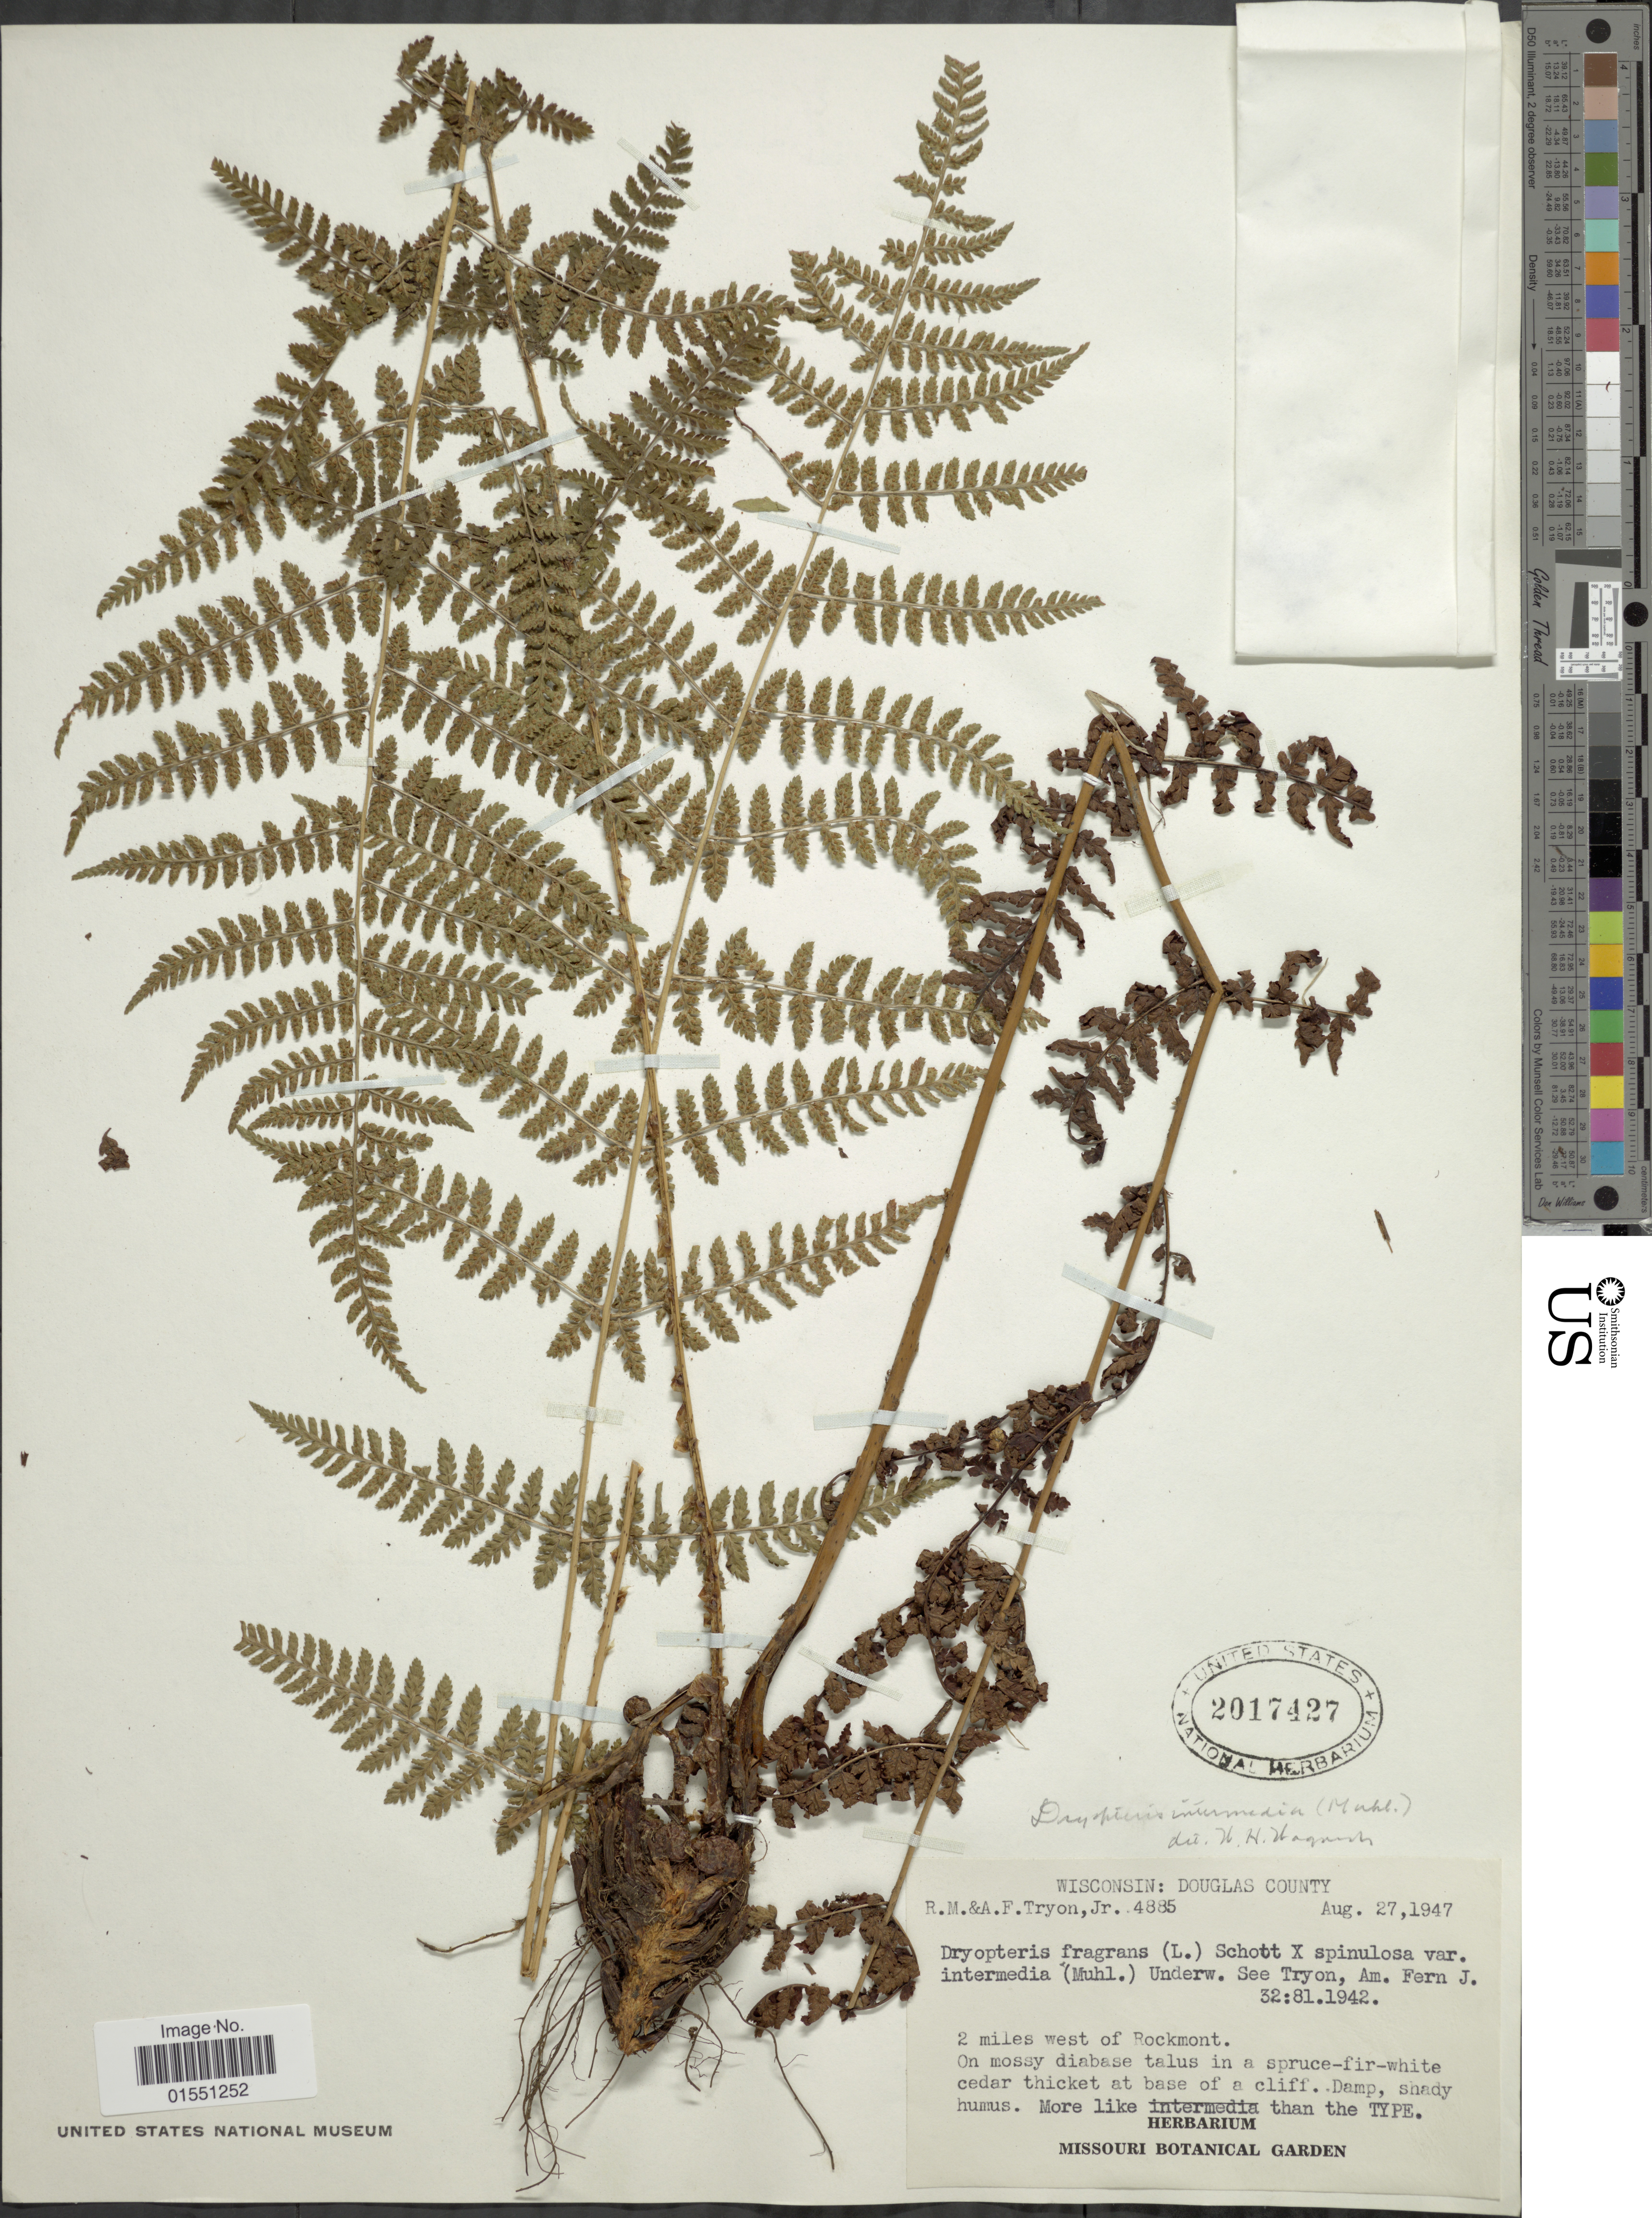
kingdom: Plantae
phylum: Tracheophyta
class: Polypodiopsida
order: Polypodiales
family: Dryopteridaceae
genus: Dryopteris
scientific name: Dryopteris fragrans x D. intermedia (Muhl.) A. Gray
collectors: R. M. Tryon & A. F. Tryon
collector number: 4885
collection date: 1947-08-27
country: United States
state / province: Wisconsin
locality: Douglas County. 2 miles west of Rockmont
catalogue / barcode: US 2017427